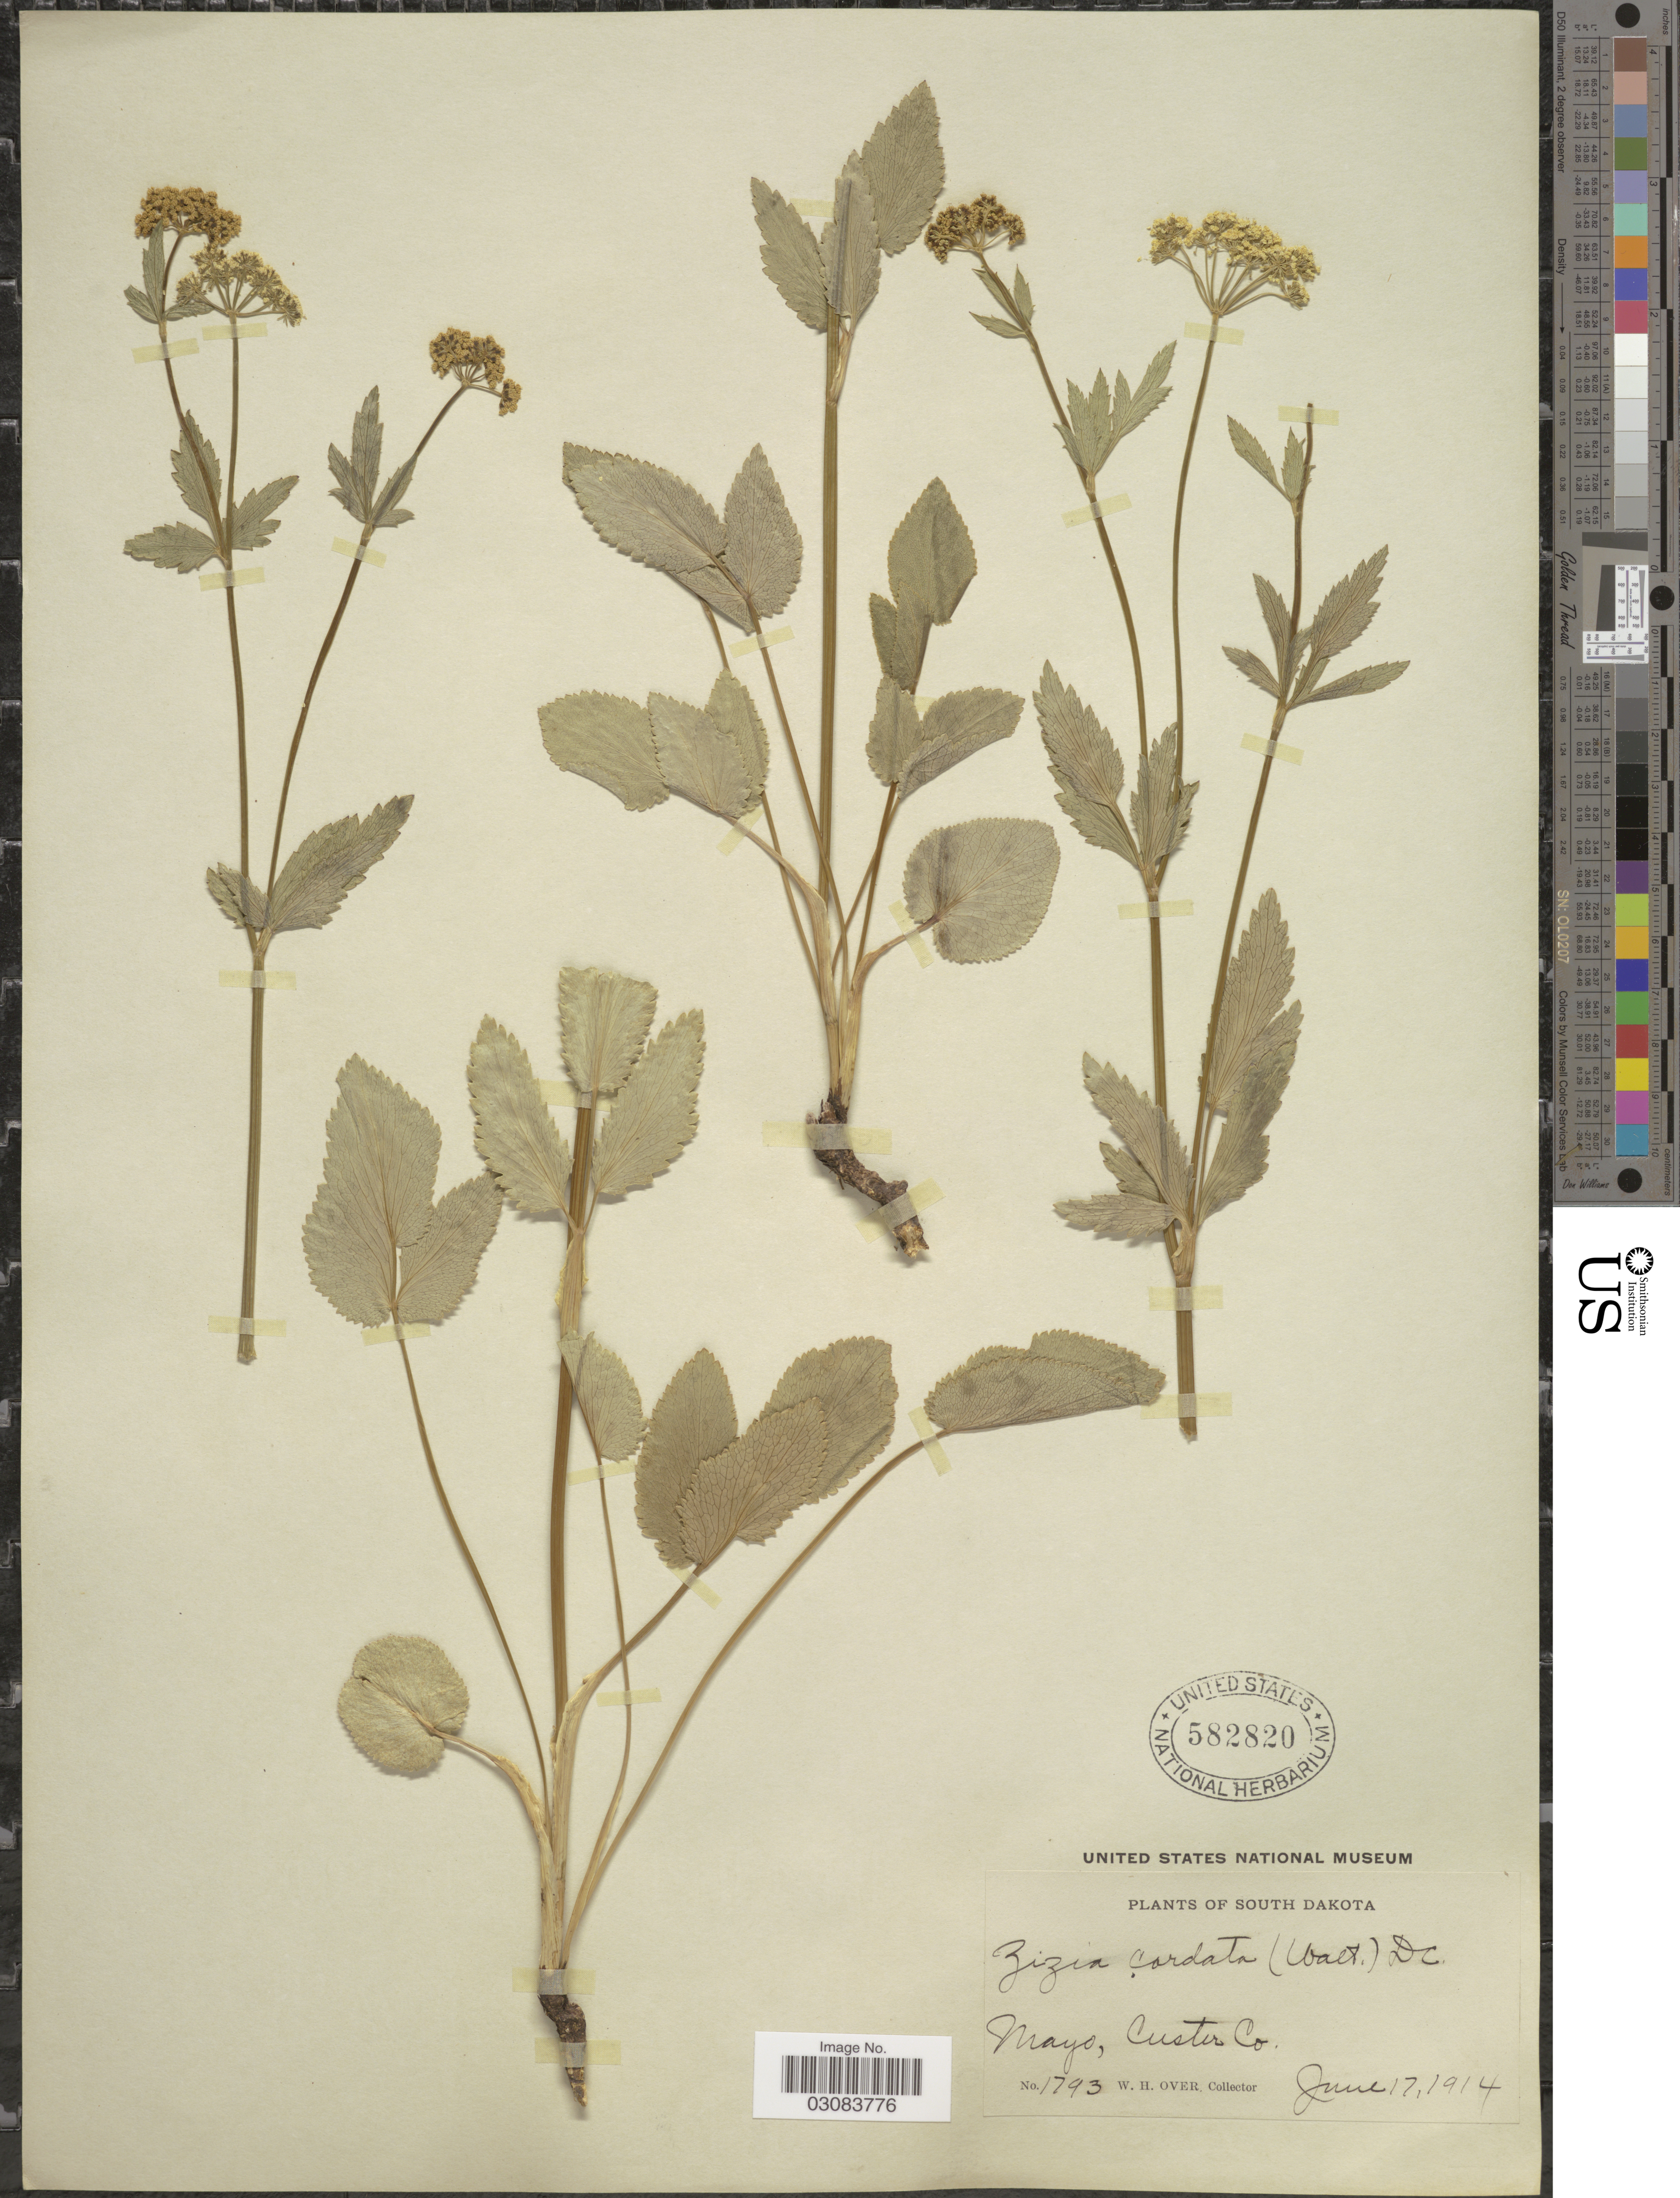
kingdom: Plantae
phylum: Tracheophyta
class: Magnoliopsida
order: Apiales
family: Apiaceae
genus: Zizia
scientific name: Zizia aptera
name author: (A. Gray) Fernald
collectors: W. Over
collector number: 1793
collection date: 1914-06-17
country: United States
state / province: South Dakota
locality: Mayo, Custer Co.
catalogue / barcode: US 582820